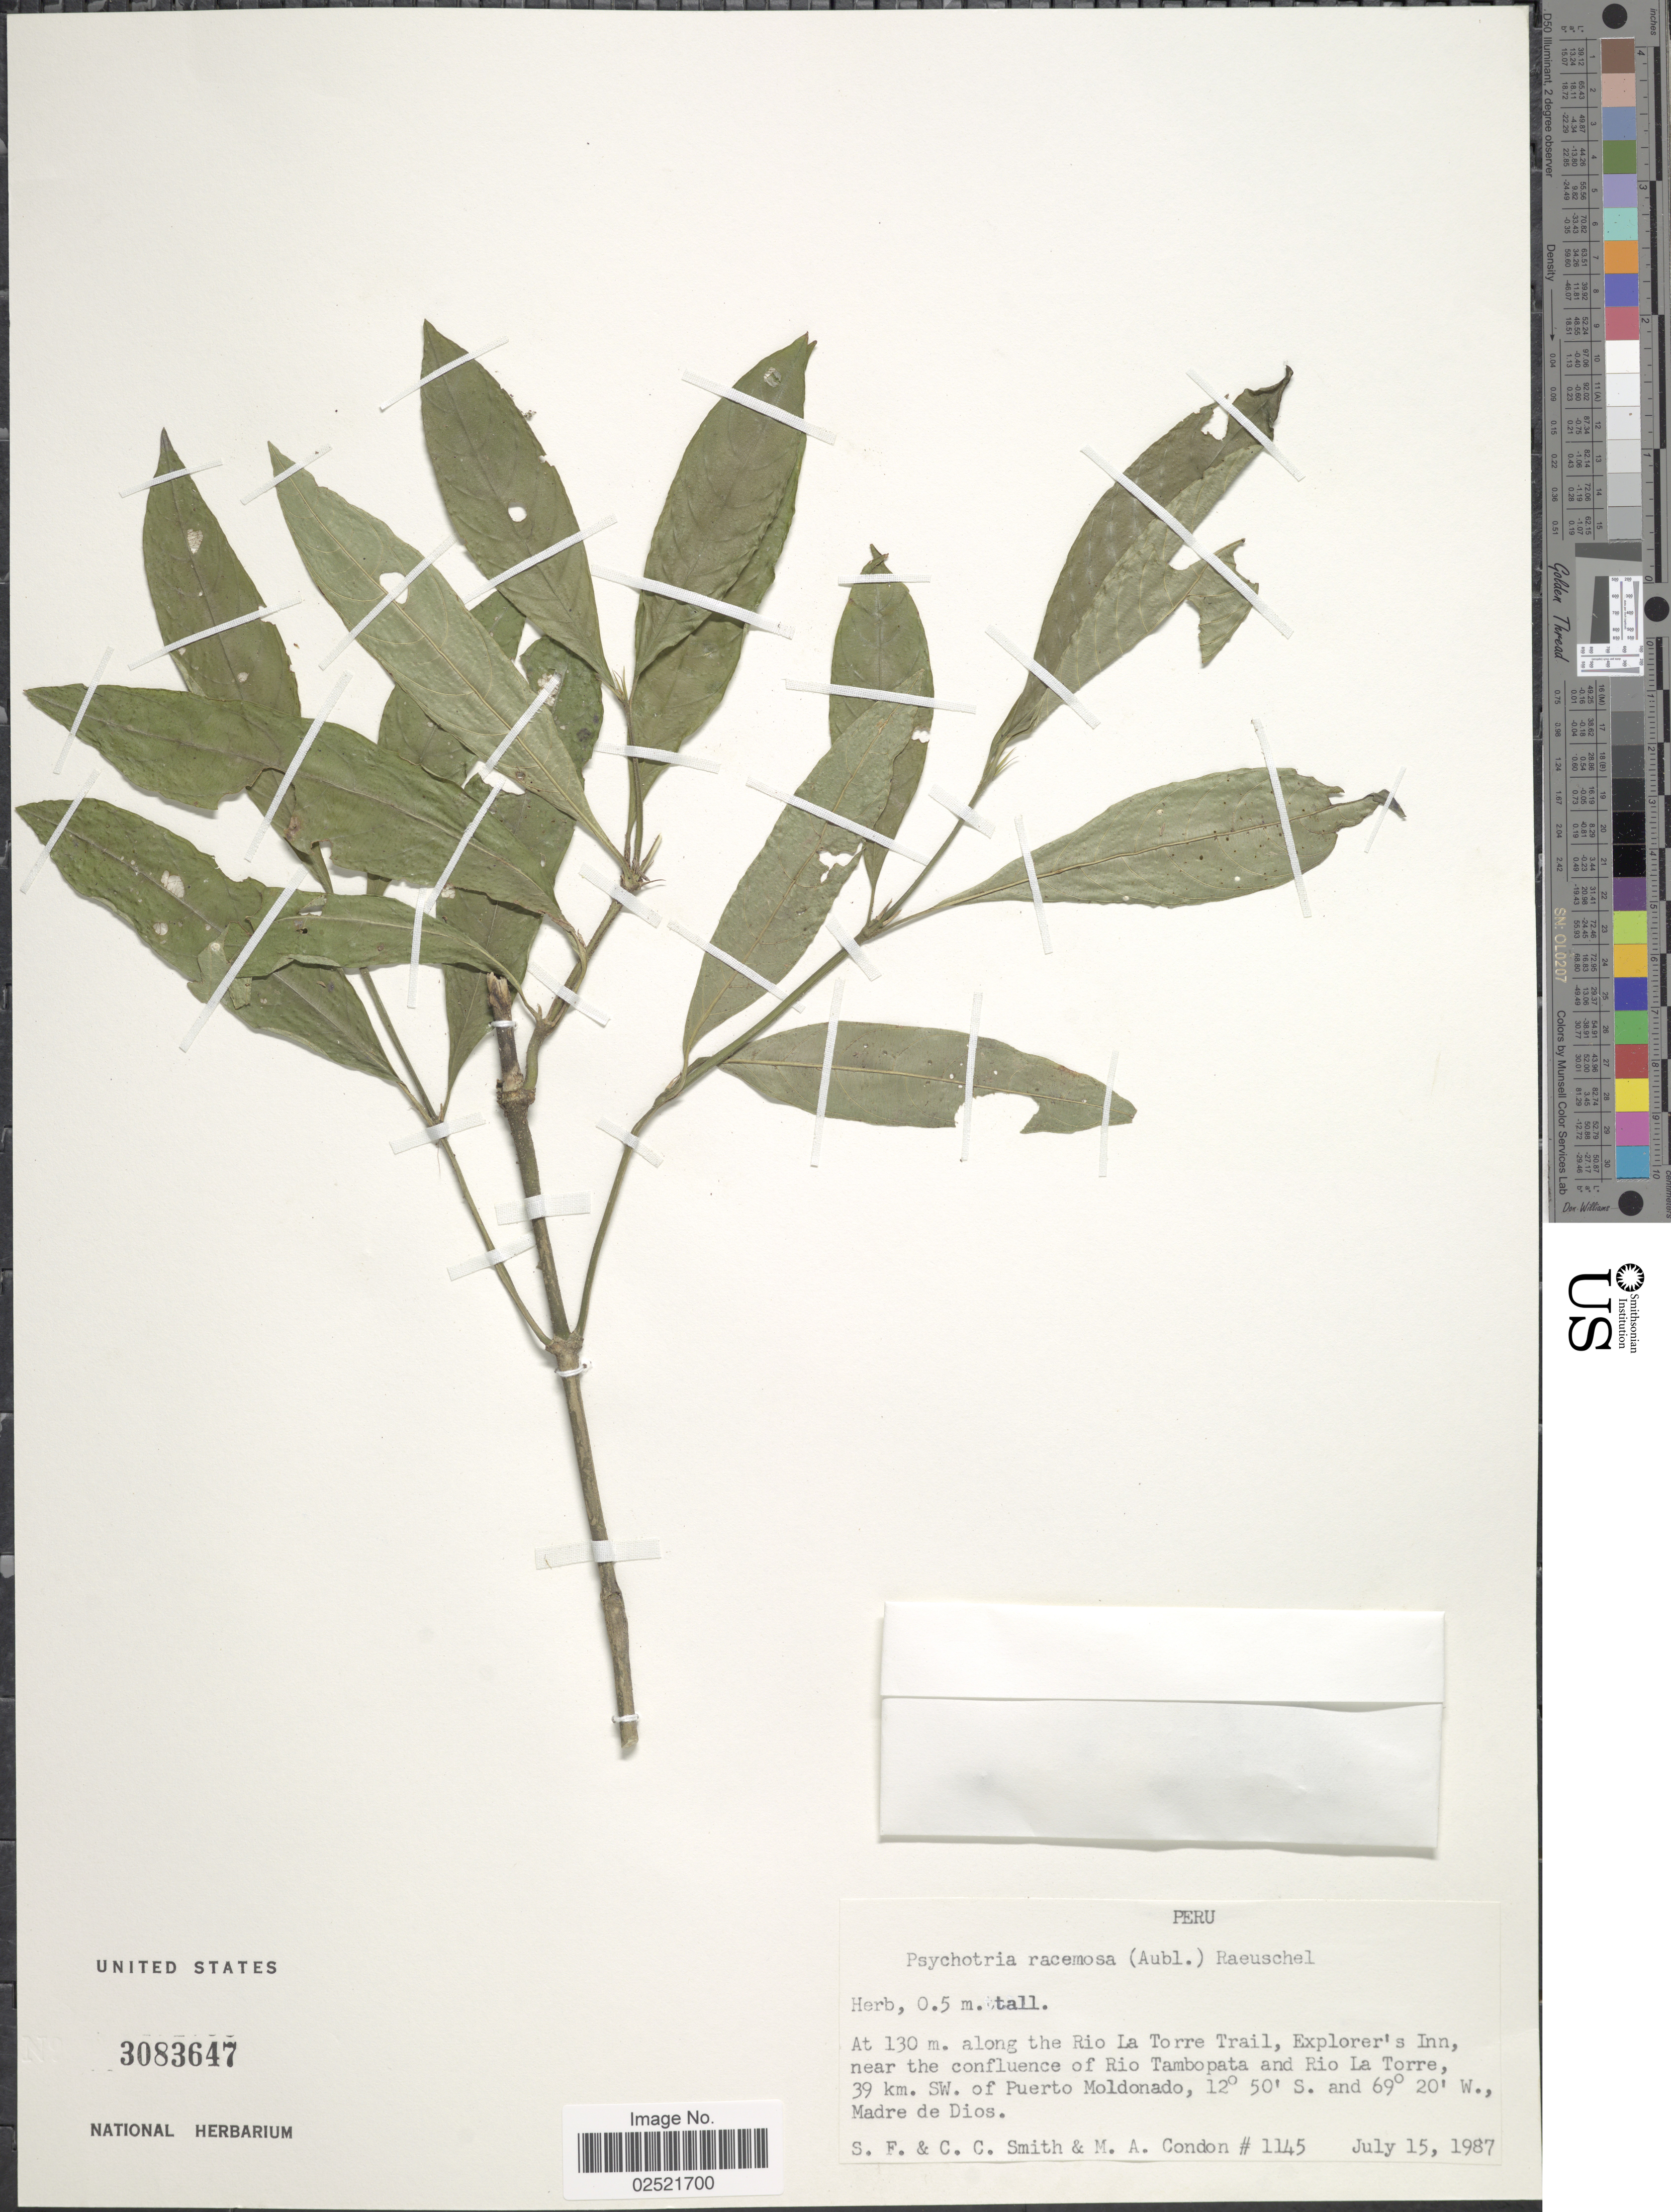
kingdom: Plantae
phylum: Tracheophyta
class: Magnoliopsida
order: Gentianales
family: Rubiaceae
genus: Psychotria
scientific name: Psychotria racemosa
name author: (Aubl.) Raeuschel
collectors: S.F. Smith, C. C. Smith & M. Condon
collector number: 1145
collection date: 1987-07-15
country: Peru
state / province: Madre de Dios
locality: Along the Rio La Torre Trail, Explorer's Inn, near the confluence of Rio Tambopata and Rio La Torre, 39 km SW of Puerto Moldonado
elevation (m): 130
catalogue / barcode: US 3083647